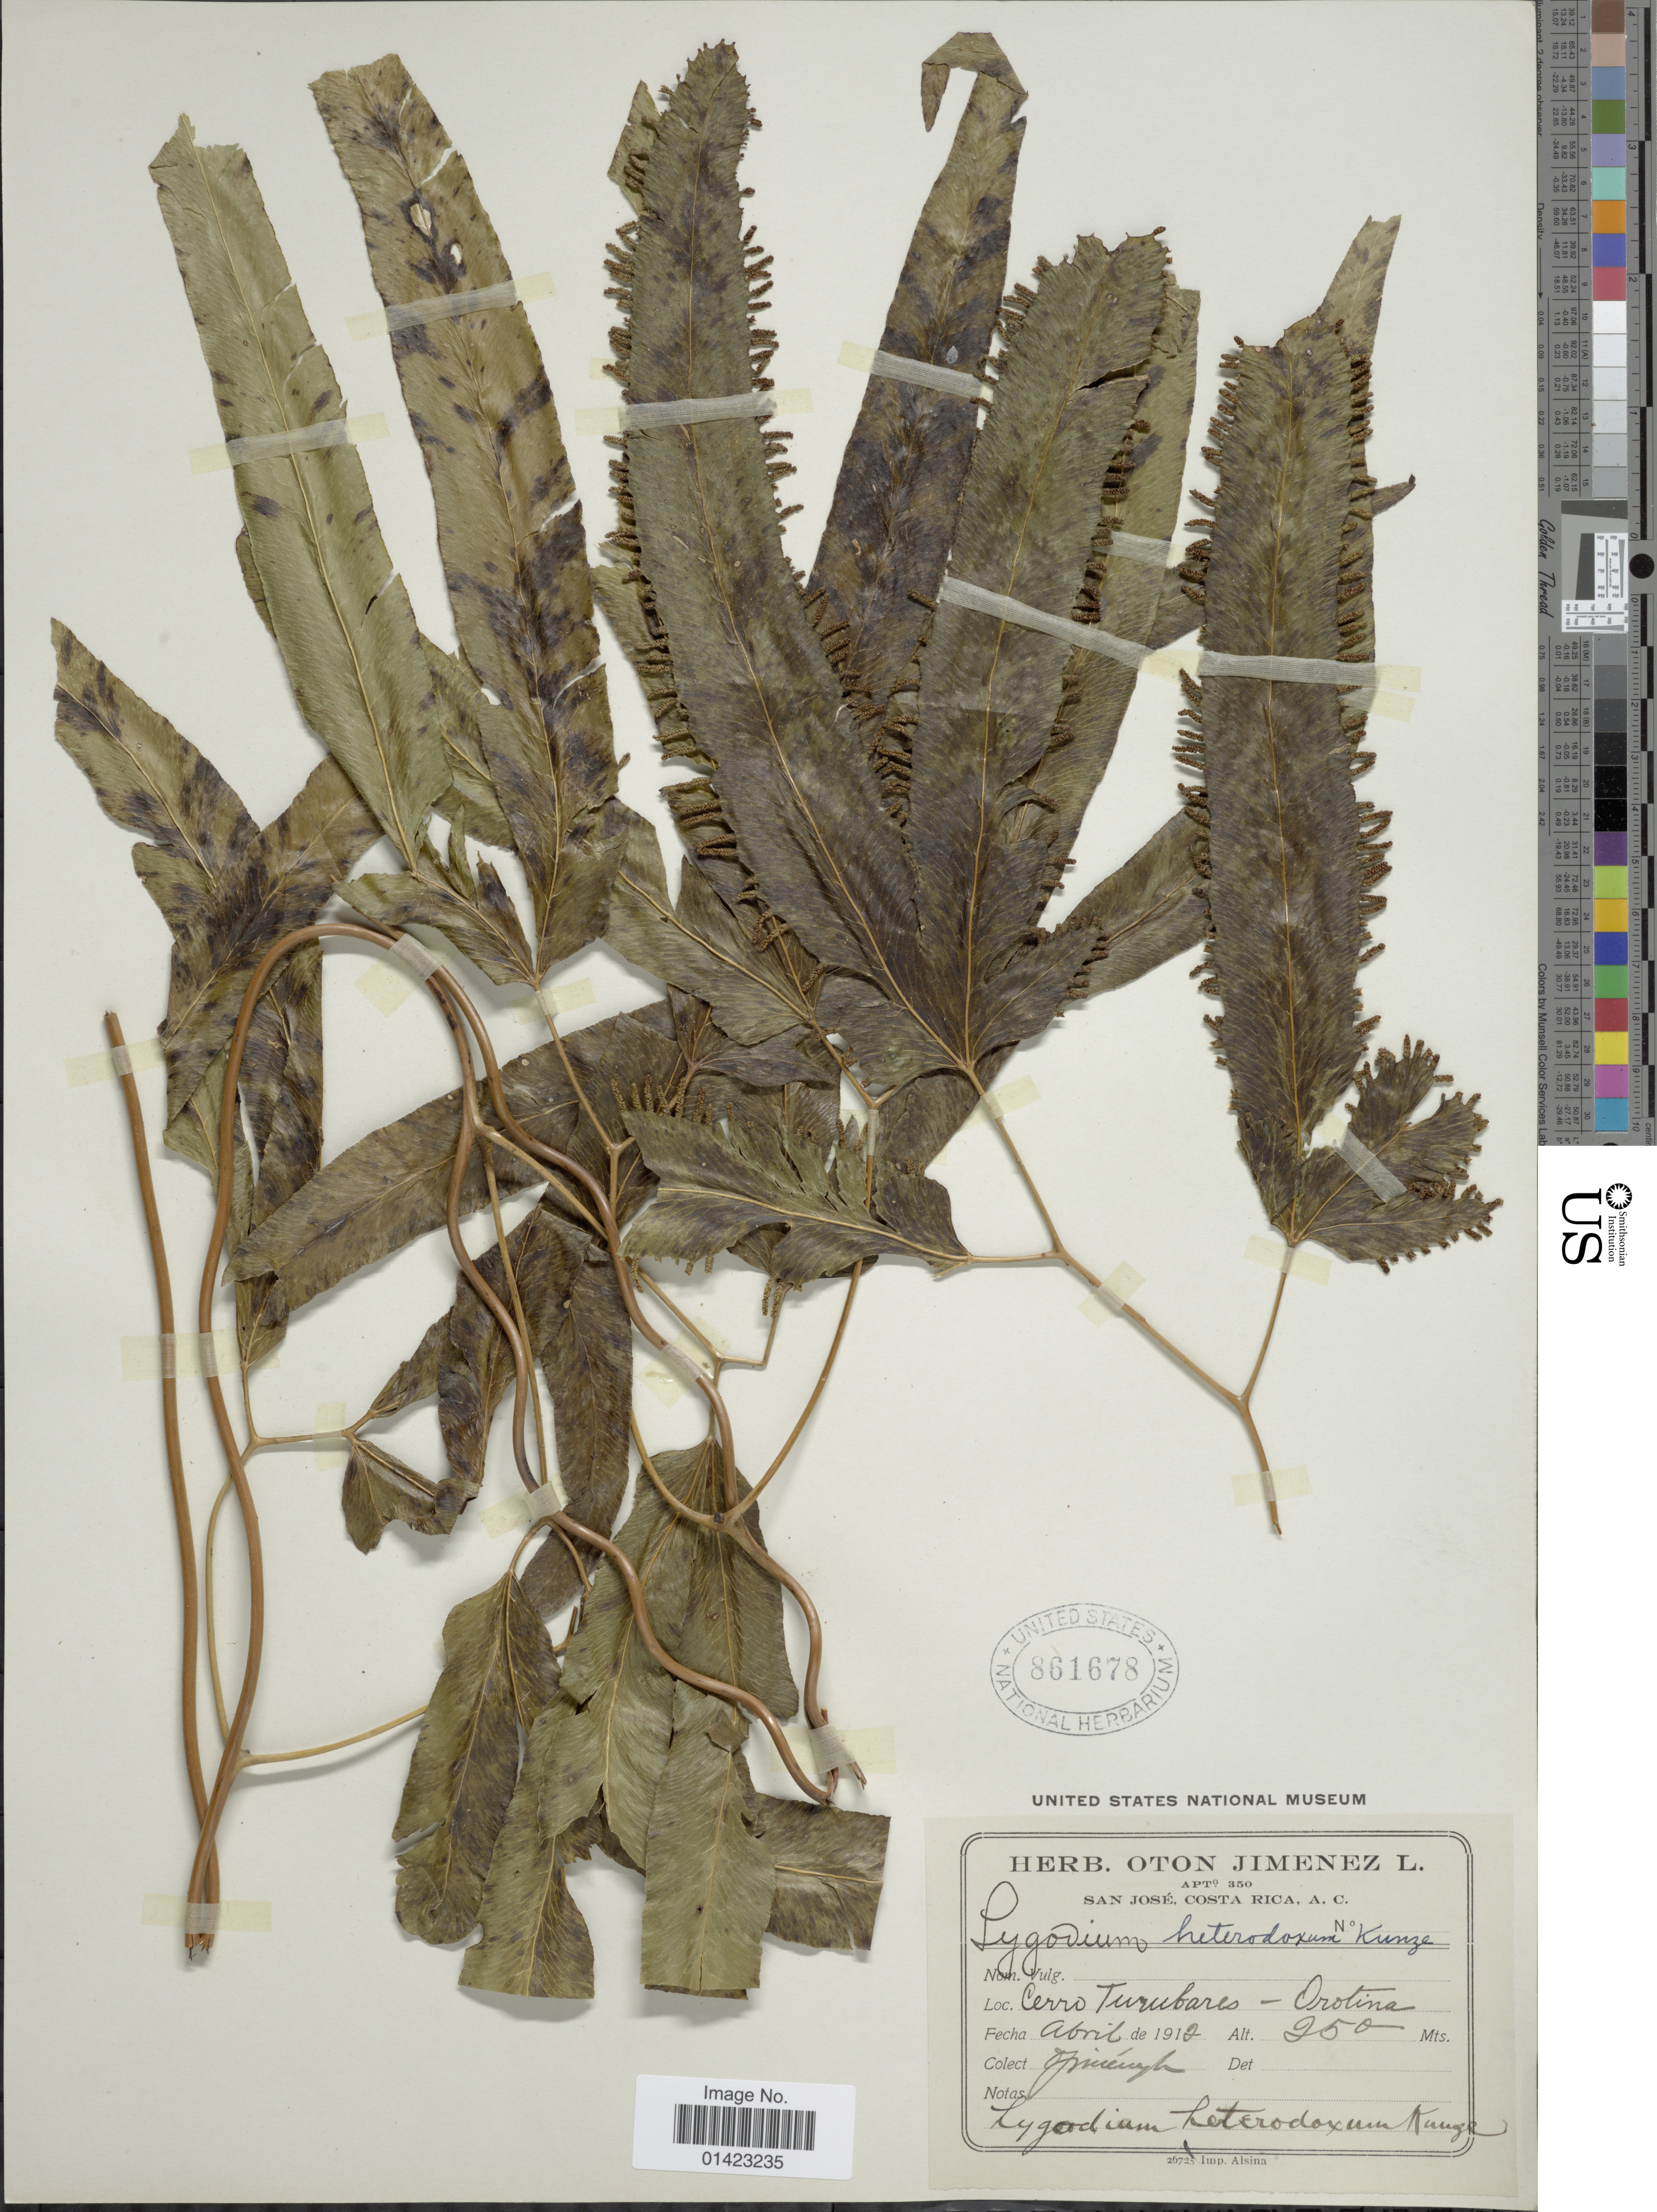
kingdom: Plantae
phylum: Tracheophyta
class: Polypodiopsida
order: Schizaeales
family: Lygodiaceae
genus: Lygodium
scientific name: Lygodium heterodoxum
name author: Kunze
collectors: O. Jimenez L.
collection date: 1912-04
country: Costa Rica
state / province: San José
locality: San José, Costa Rica, A. C., Cerro Turubares-Orotina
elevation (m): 250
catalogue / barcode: US 861678